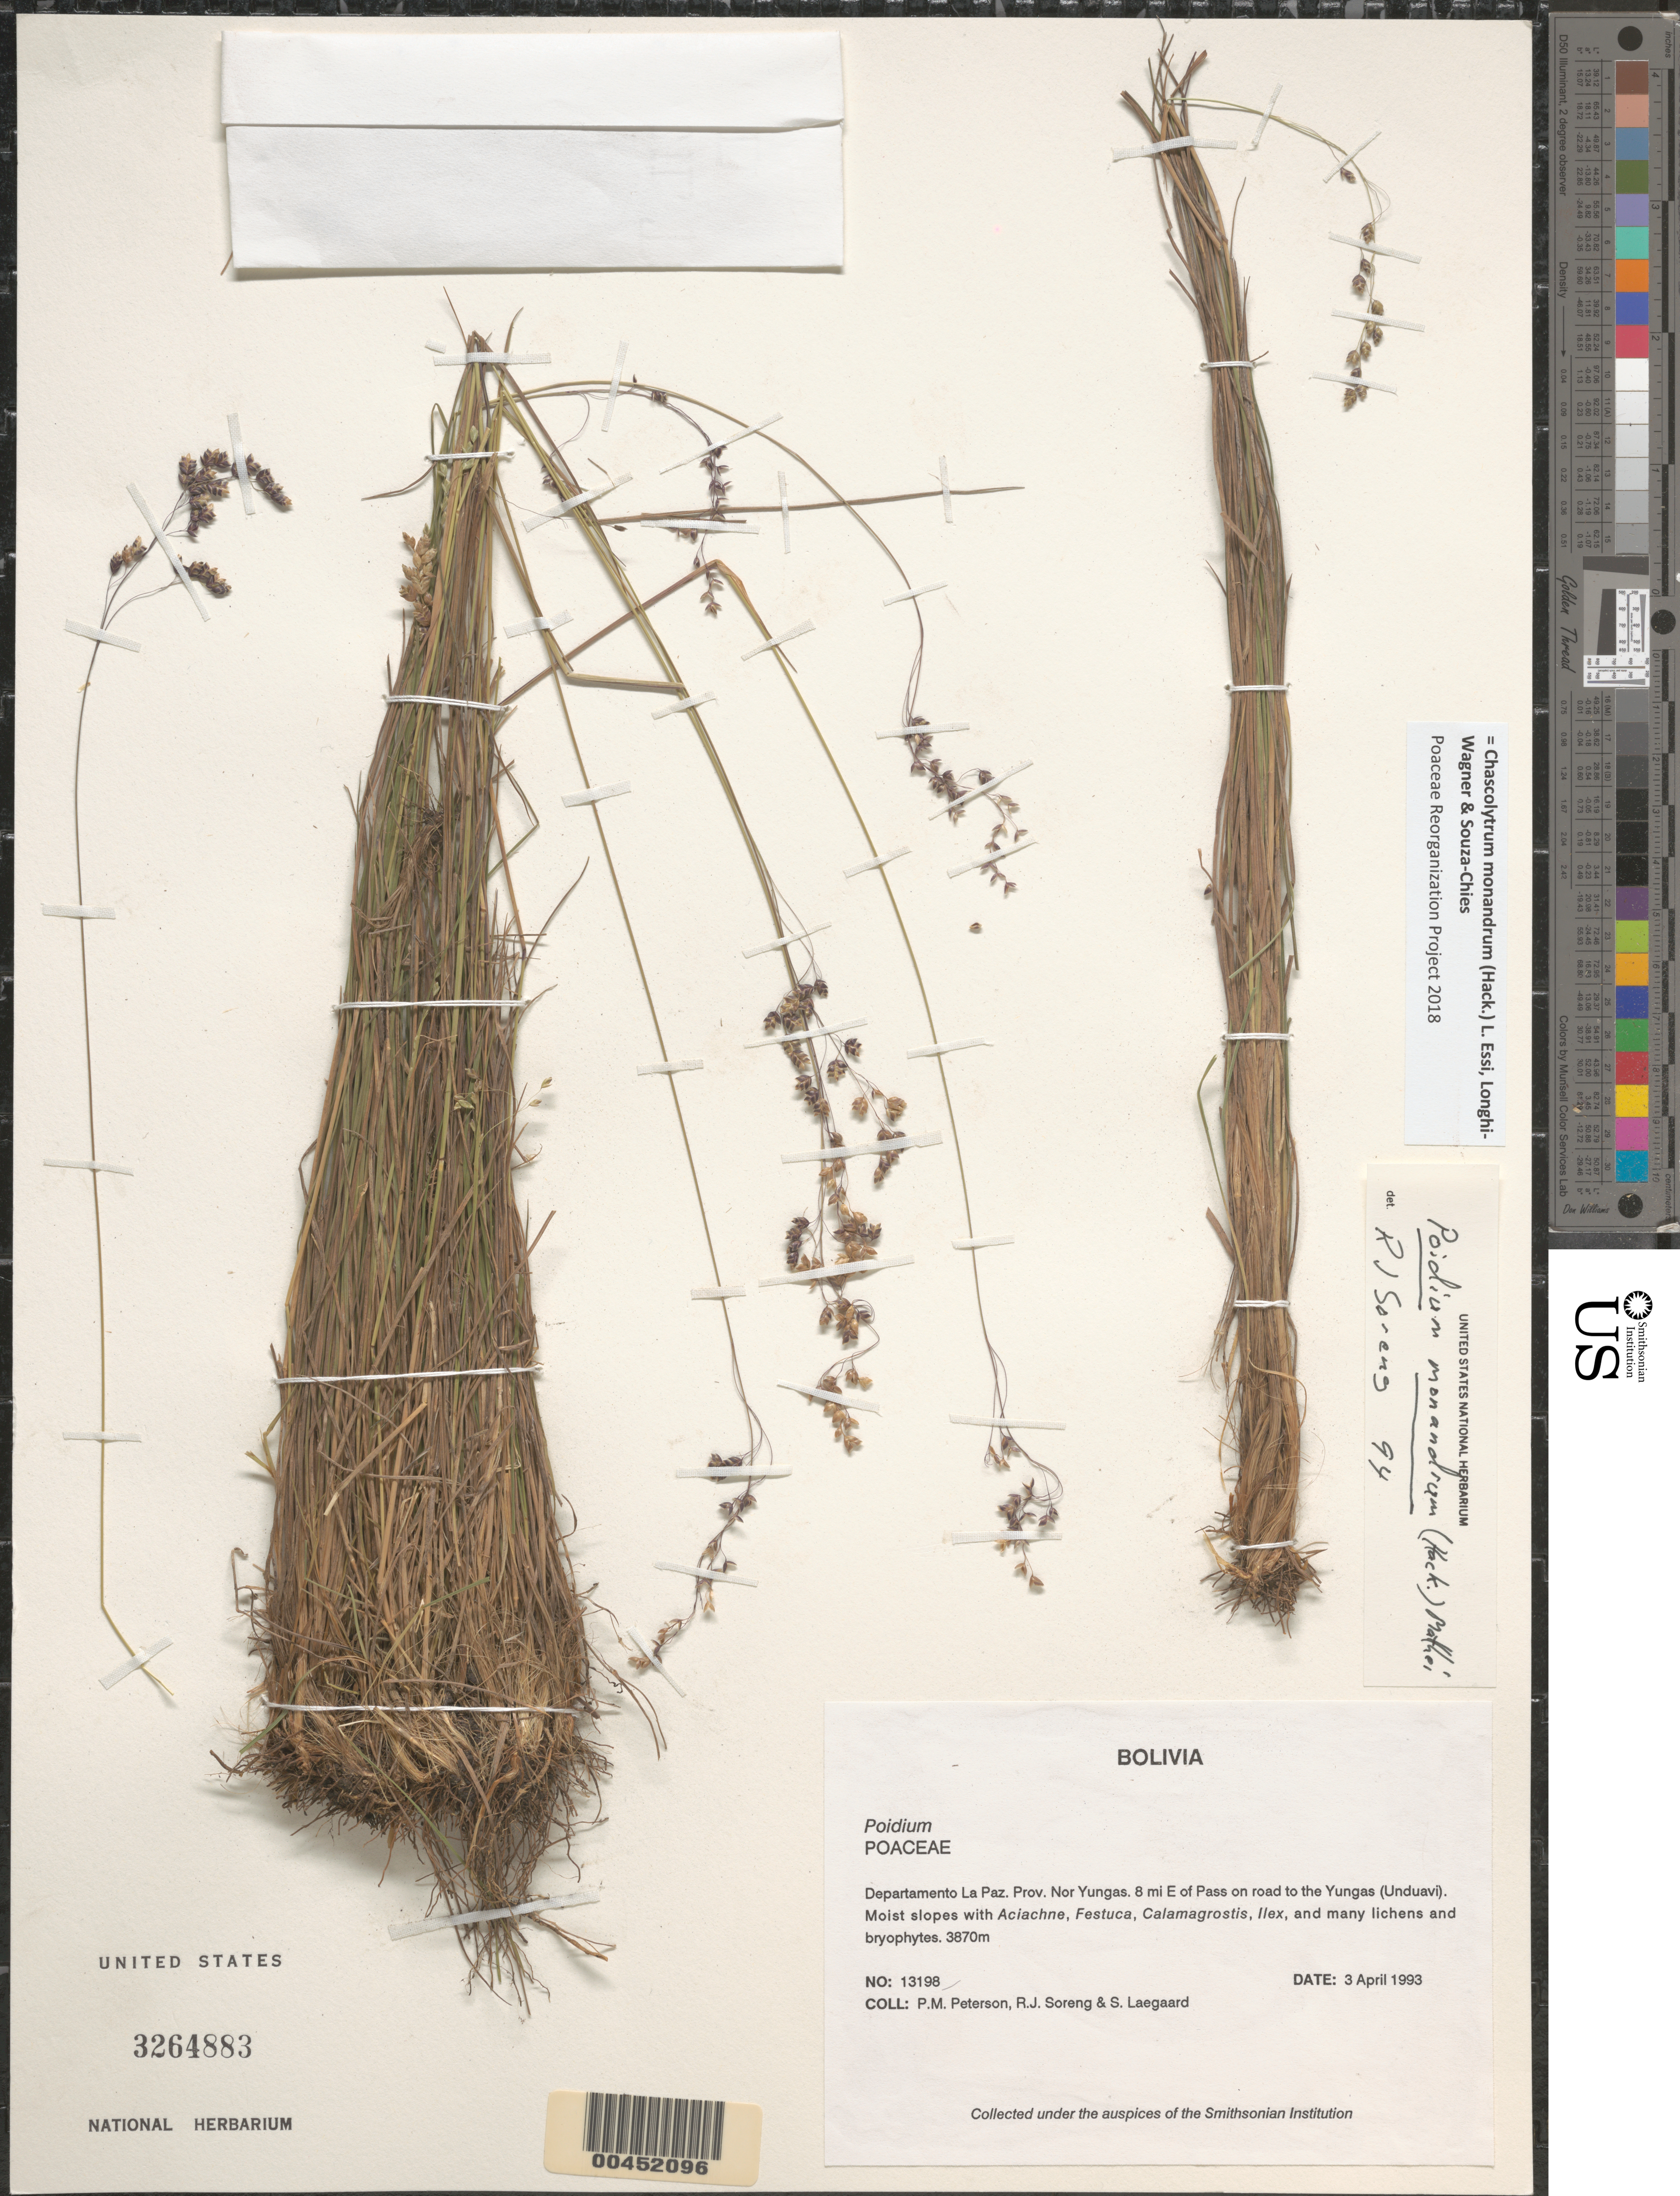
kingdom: Plantae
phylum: Tracheophyta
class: Liliopsida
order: Poales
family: Poaceae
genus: Chascolytrum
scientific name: Chascolytrum monandrum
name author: (Hack.) L. Essi et al.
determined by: Poaceae Reorganization Project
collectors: P. M. Peterson, R. J. Soreng & S. Lægaard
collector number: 13198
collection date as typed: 03 Apr 1993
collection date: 1993-04-03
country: Bolivia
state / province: La Paz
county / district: Nor Yungas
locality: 8 mi E of Pass on road to the Yungas (Unduavi).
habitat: Moist slopes with Aciachne, Festuca, Calamagrostis, Ilex, and many lichens and bryophytes.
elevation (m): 3870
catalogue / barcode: US 3264883